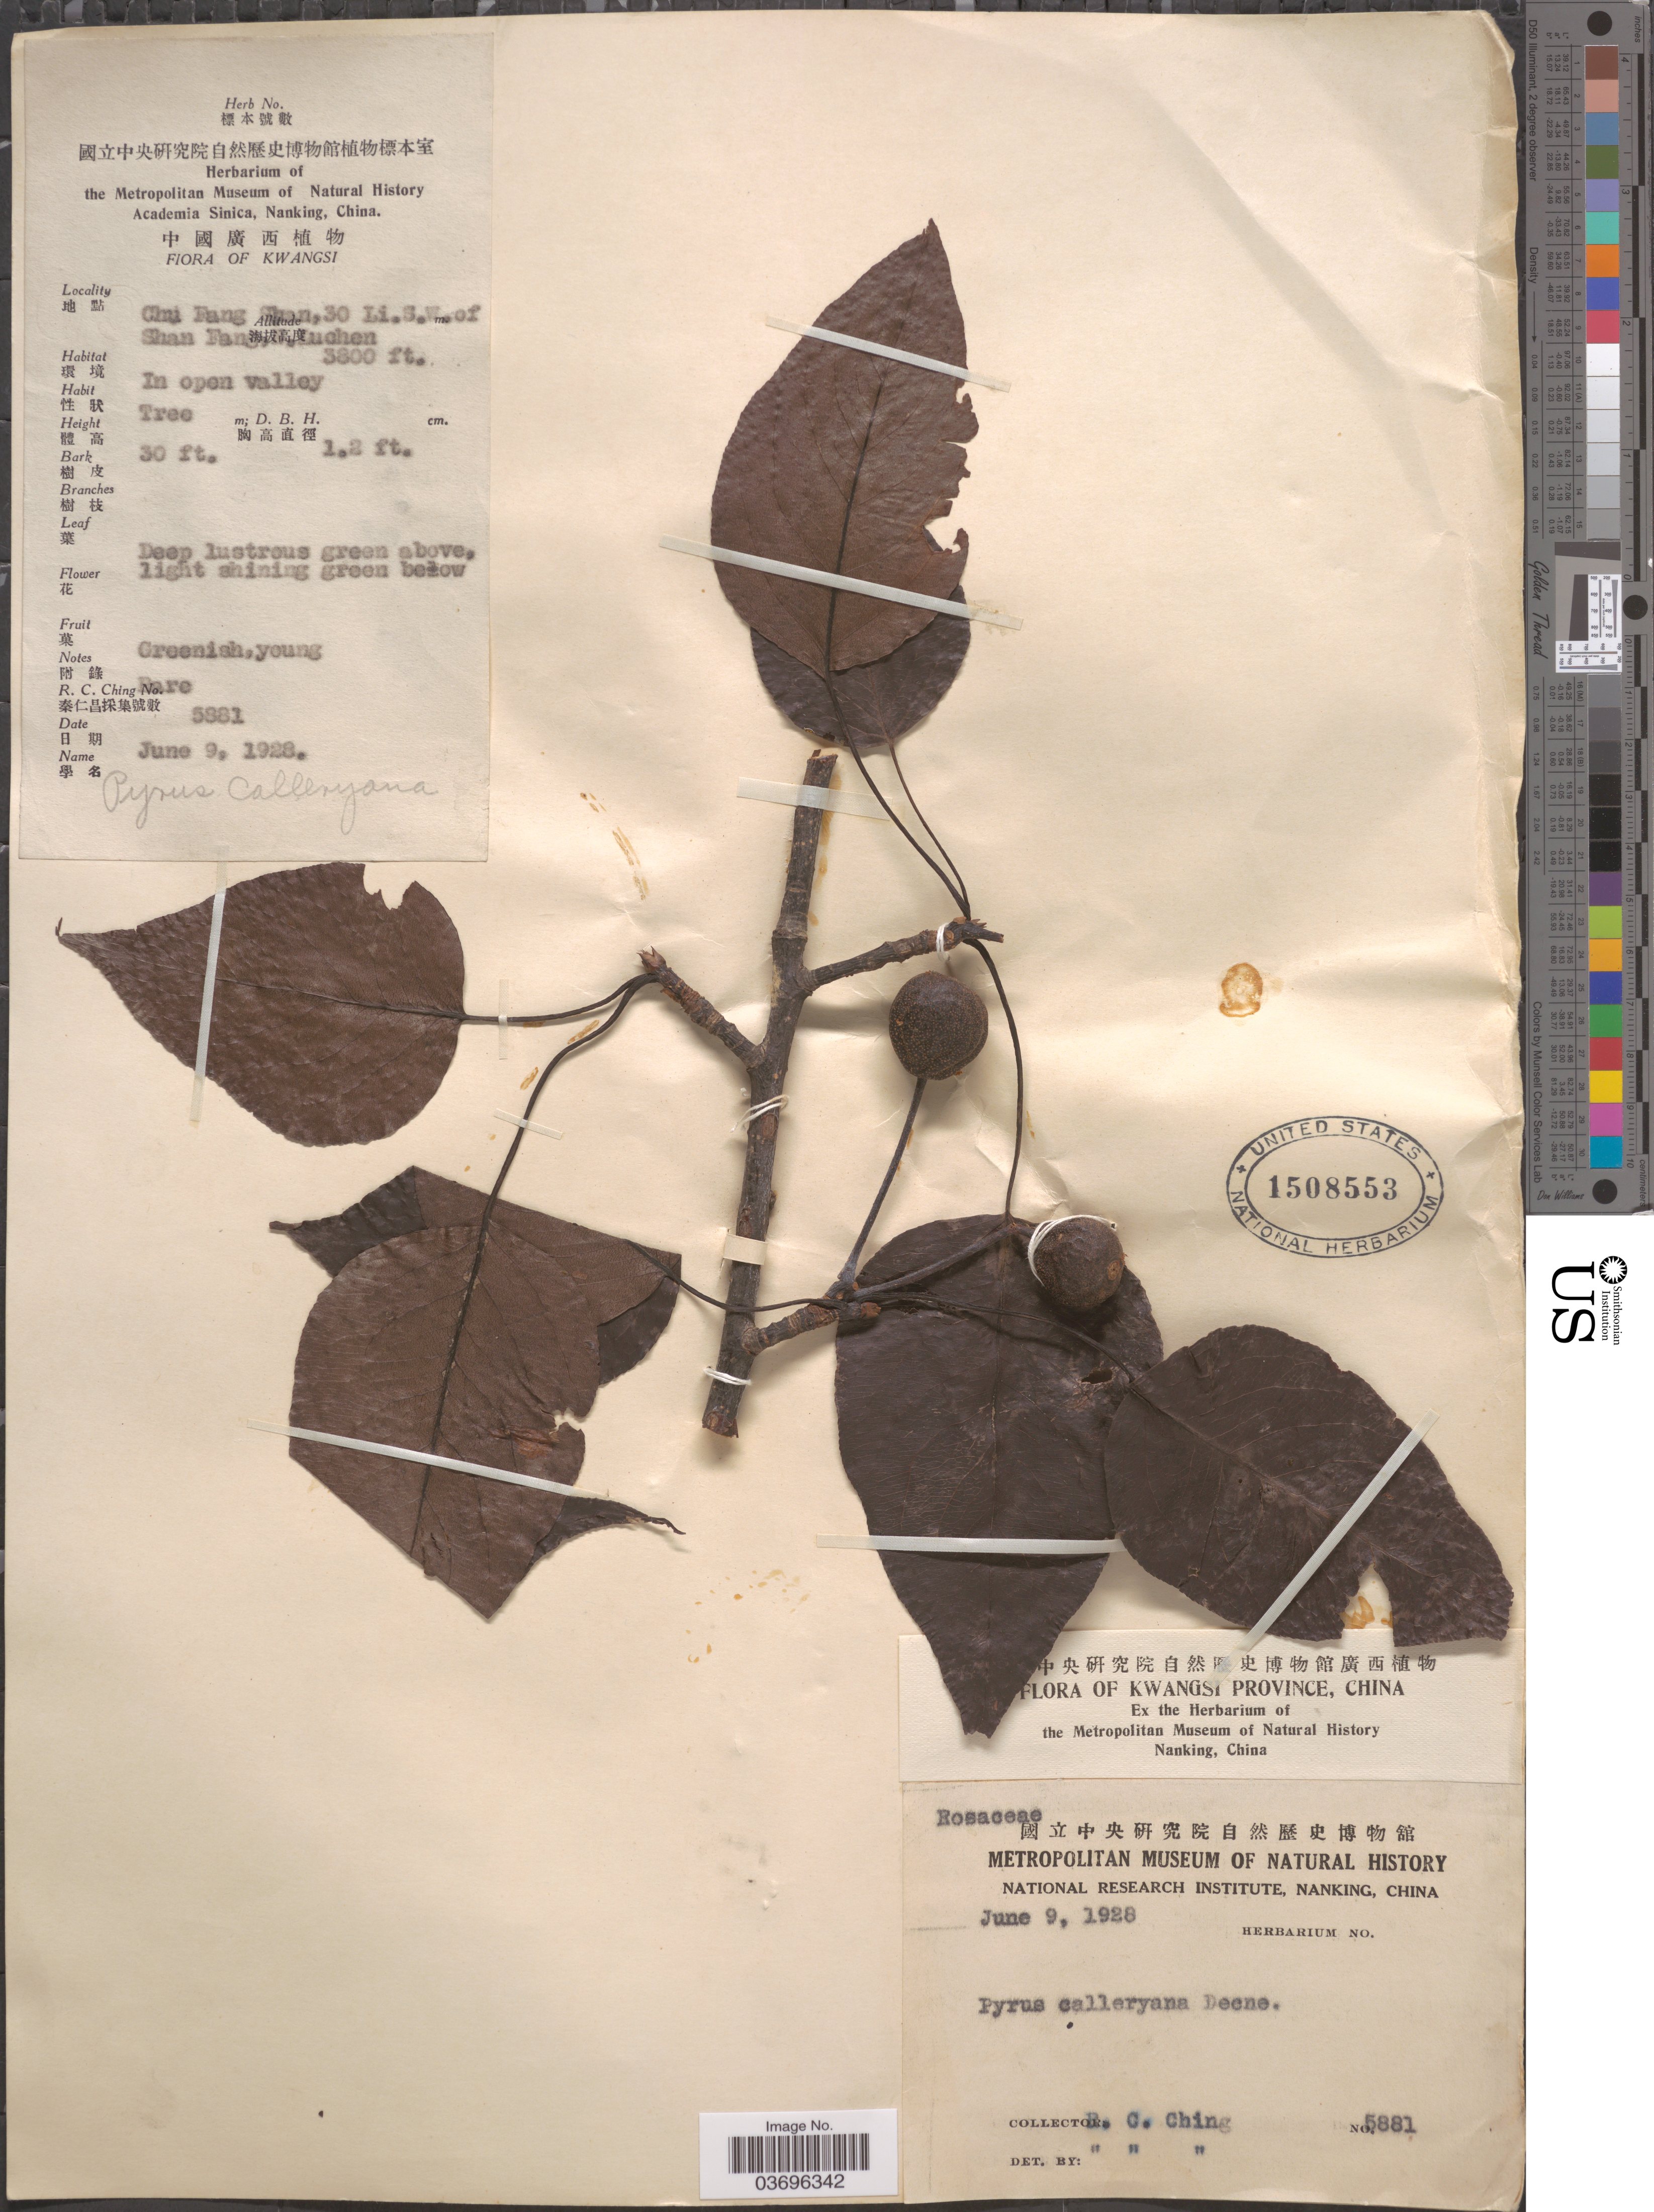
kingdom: Plantae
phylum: Tracheophyta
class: Magnoliopsida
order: Rosales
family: Rosaceae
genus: Pyrus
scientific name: Pyrus calleryana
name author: Decne.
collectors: R. C. Ching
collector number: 5881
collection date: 1928-06-09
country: China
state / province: Guangxi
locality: Kwangsi Province. Chu Fang Shan, 30 Li. S. W. of Shan Fang [illegible text] Luchen.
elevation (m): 1158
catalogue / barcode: US 1508553